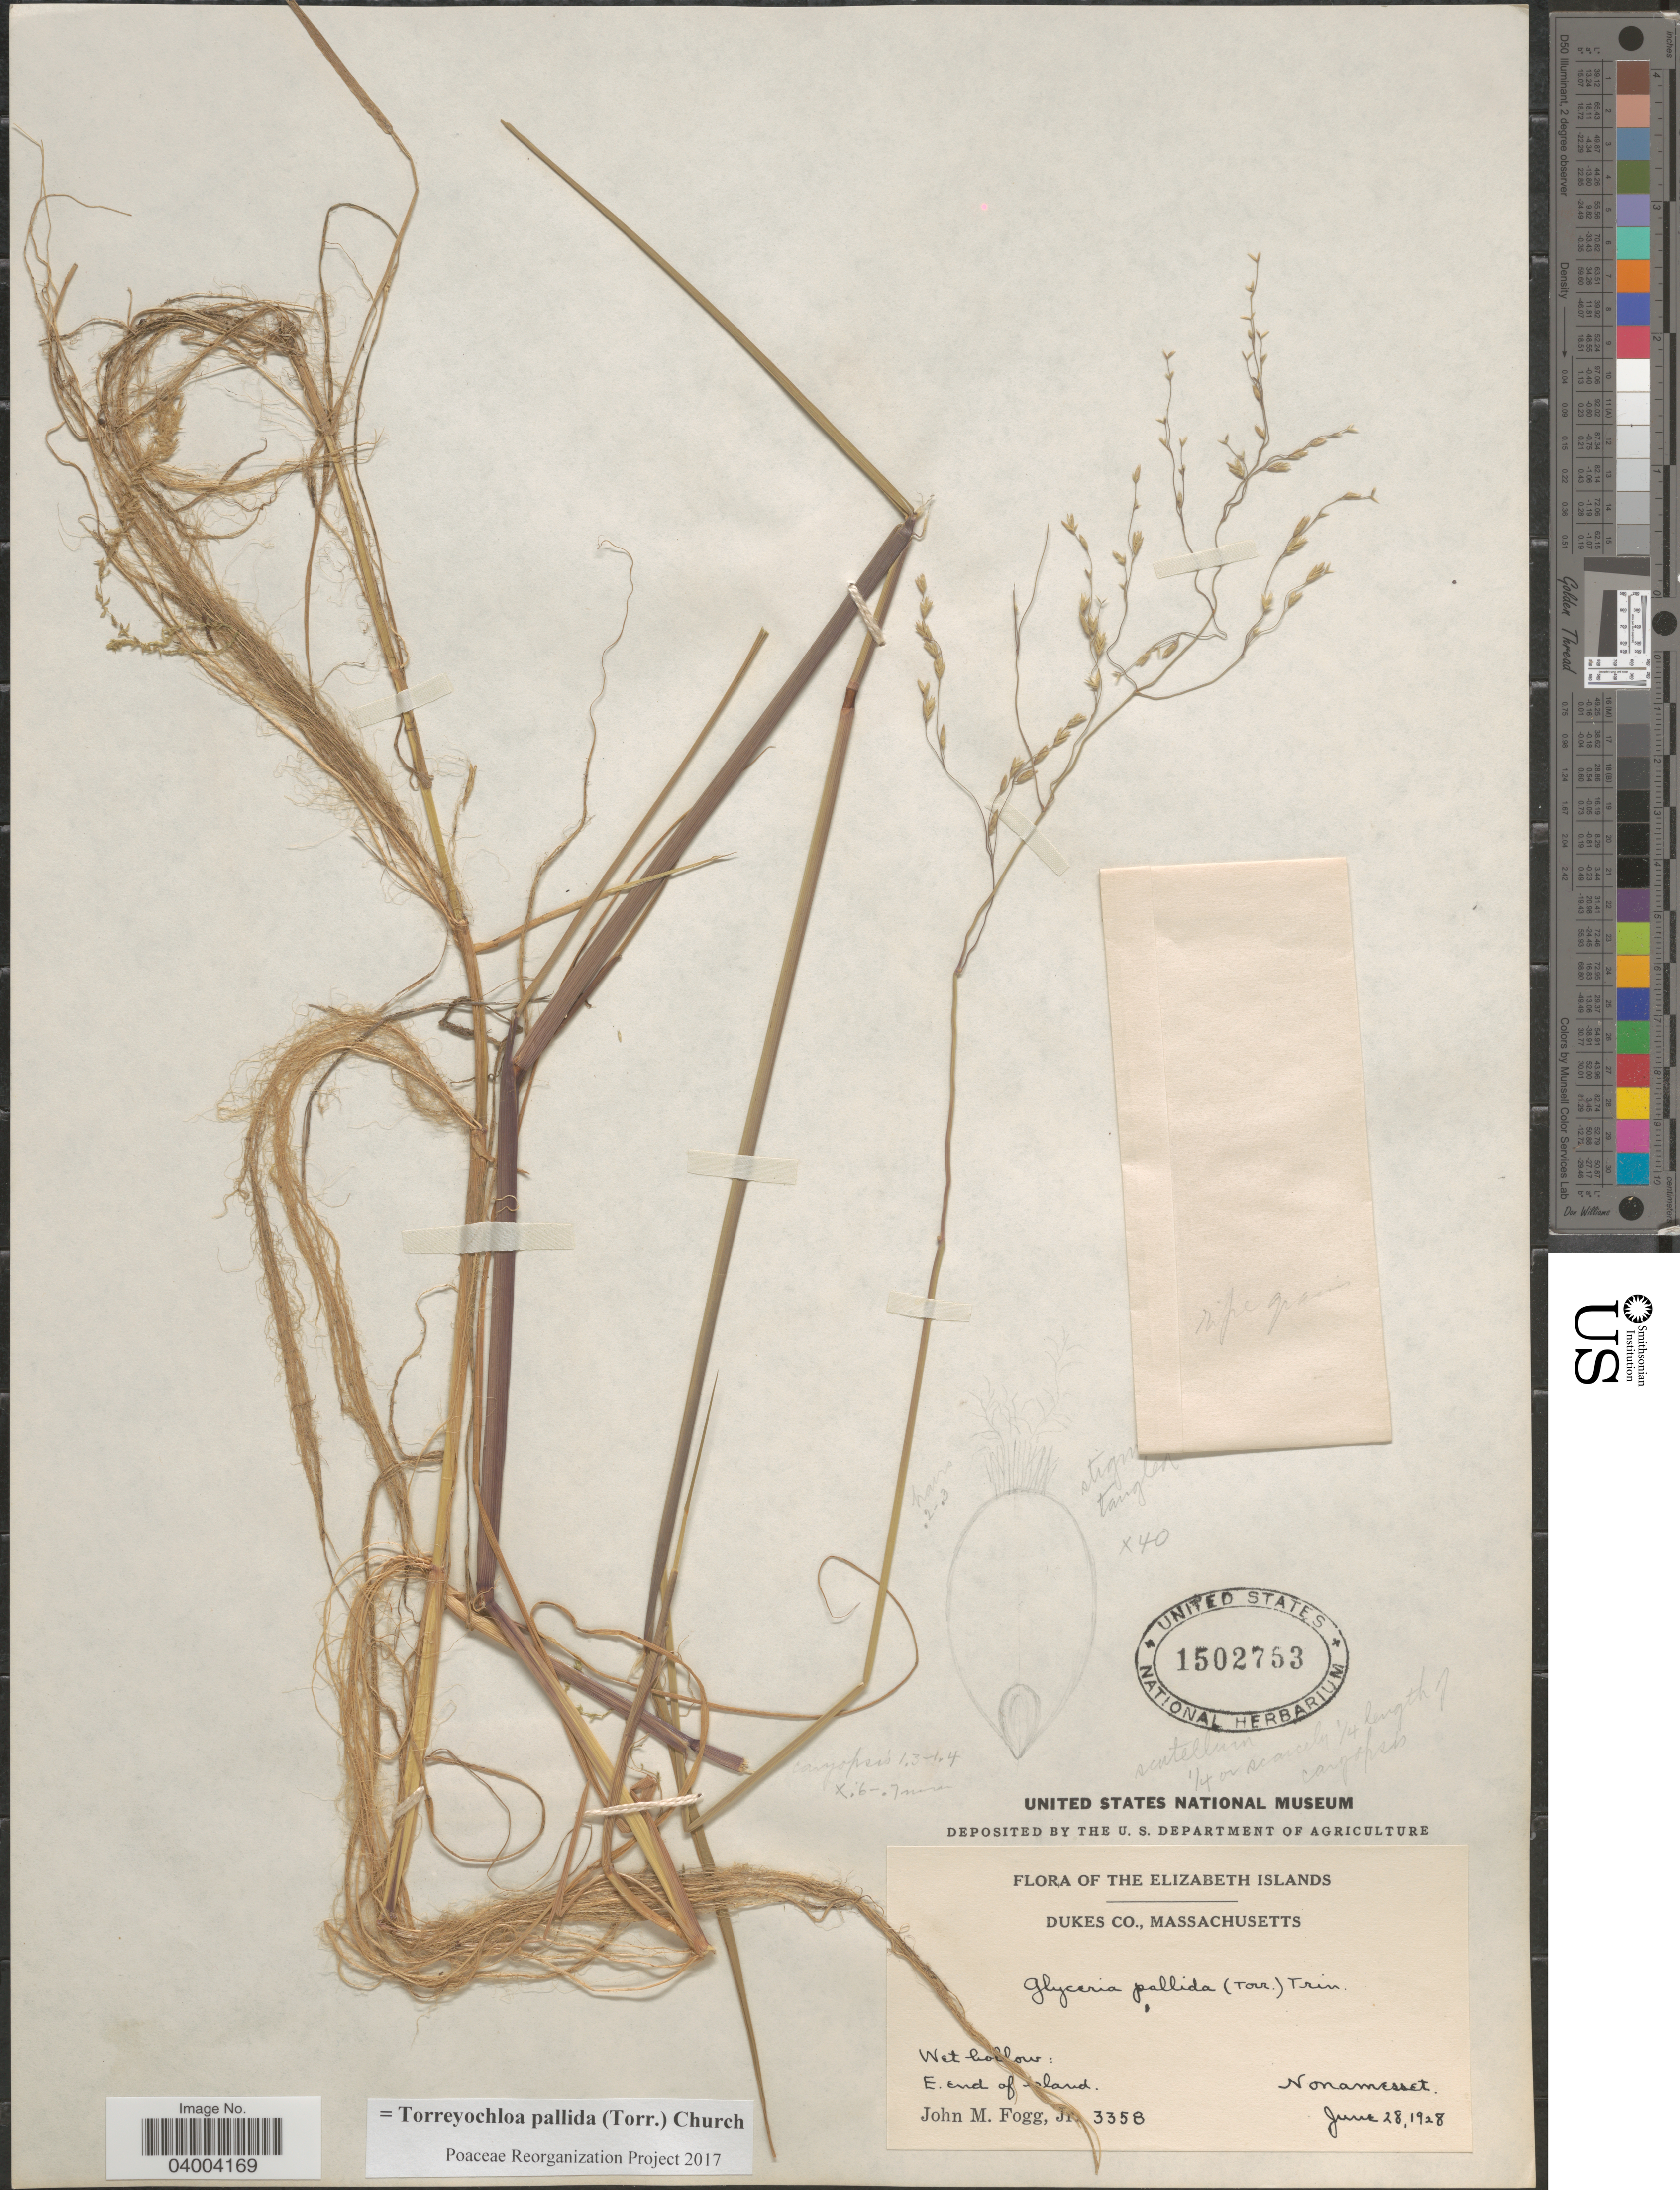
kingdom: Plantae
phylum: Tracheophyta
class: Liliopsida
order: Poales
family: Poaceae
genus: Torreyochloa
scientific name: Torreyochloa pallida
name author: (Torr.) G.L. Church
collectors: J. Fogg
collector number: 3358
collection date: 1928-06-28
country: United States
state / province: Massachusetts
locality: The Elizabeth Islands. Dukes Co. E. end of Island. Nonamesset.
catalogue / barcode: US 1502753